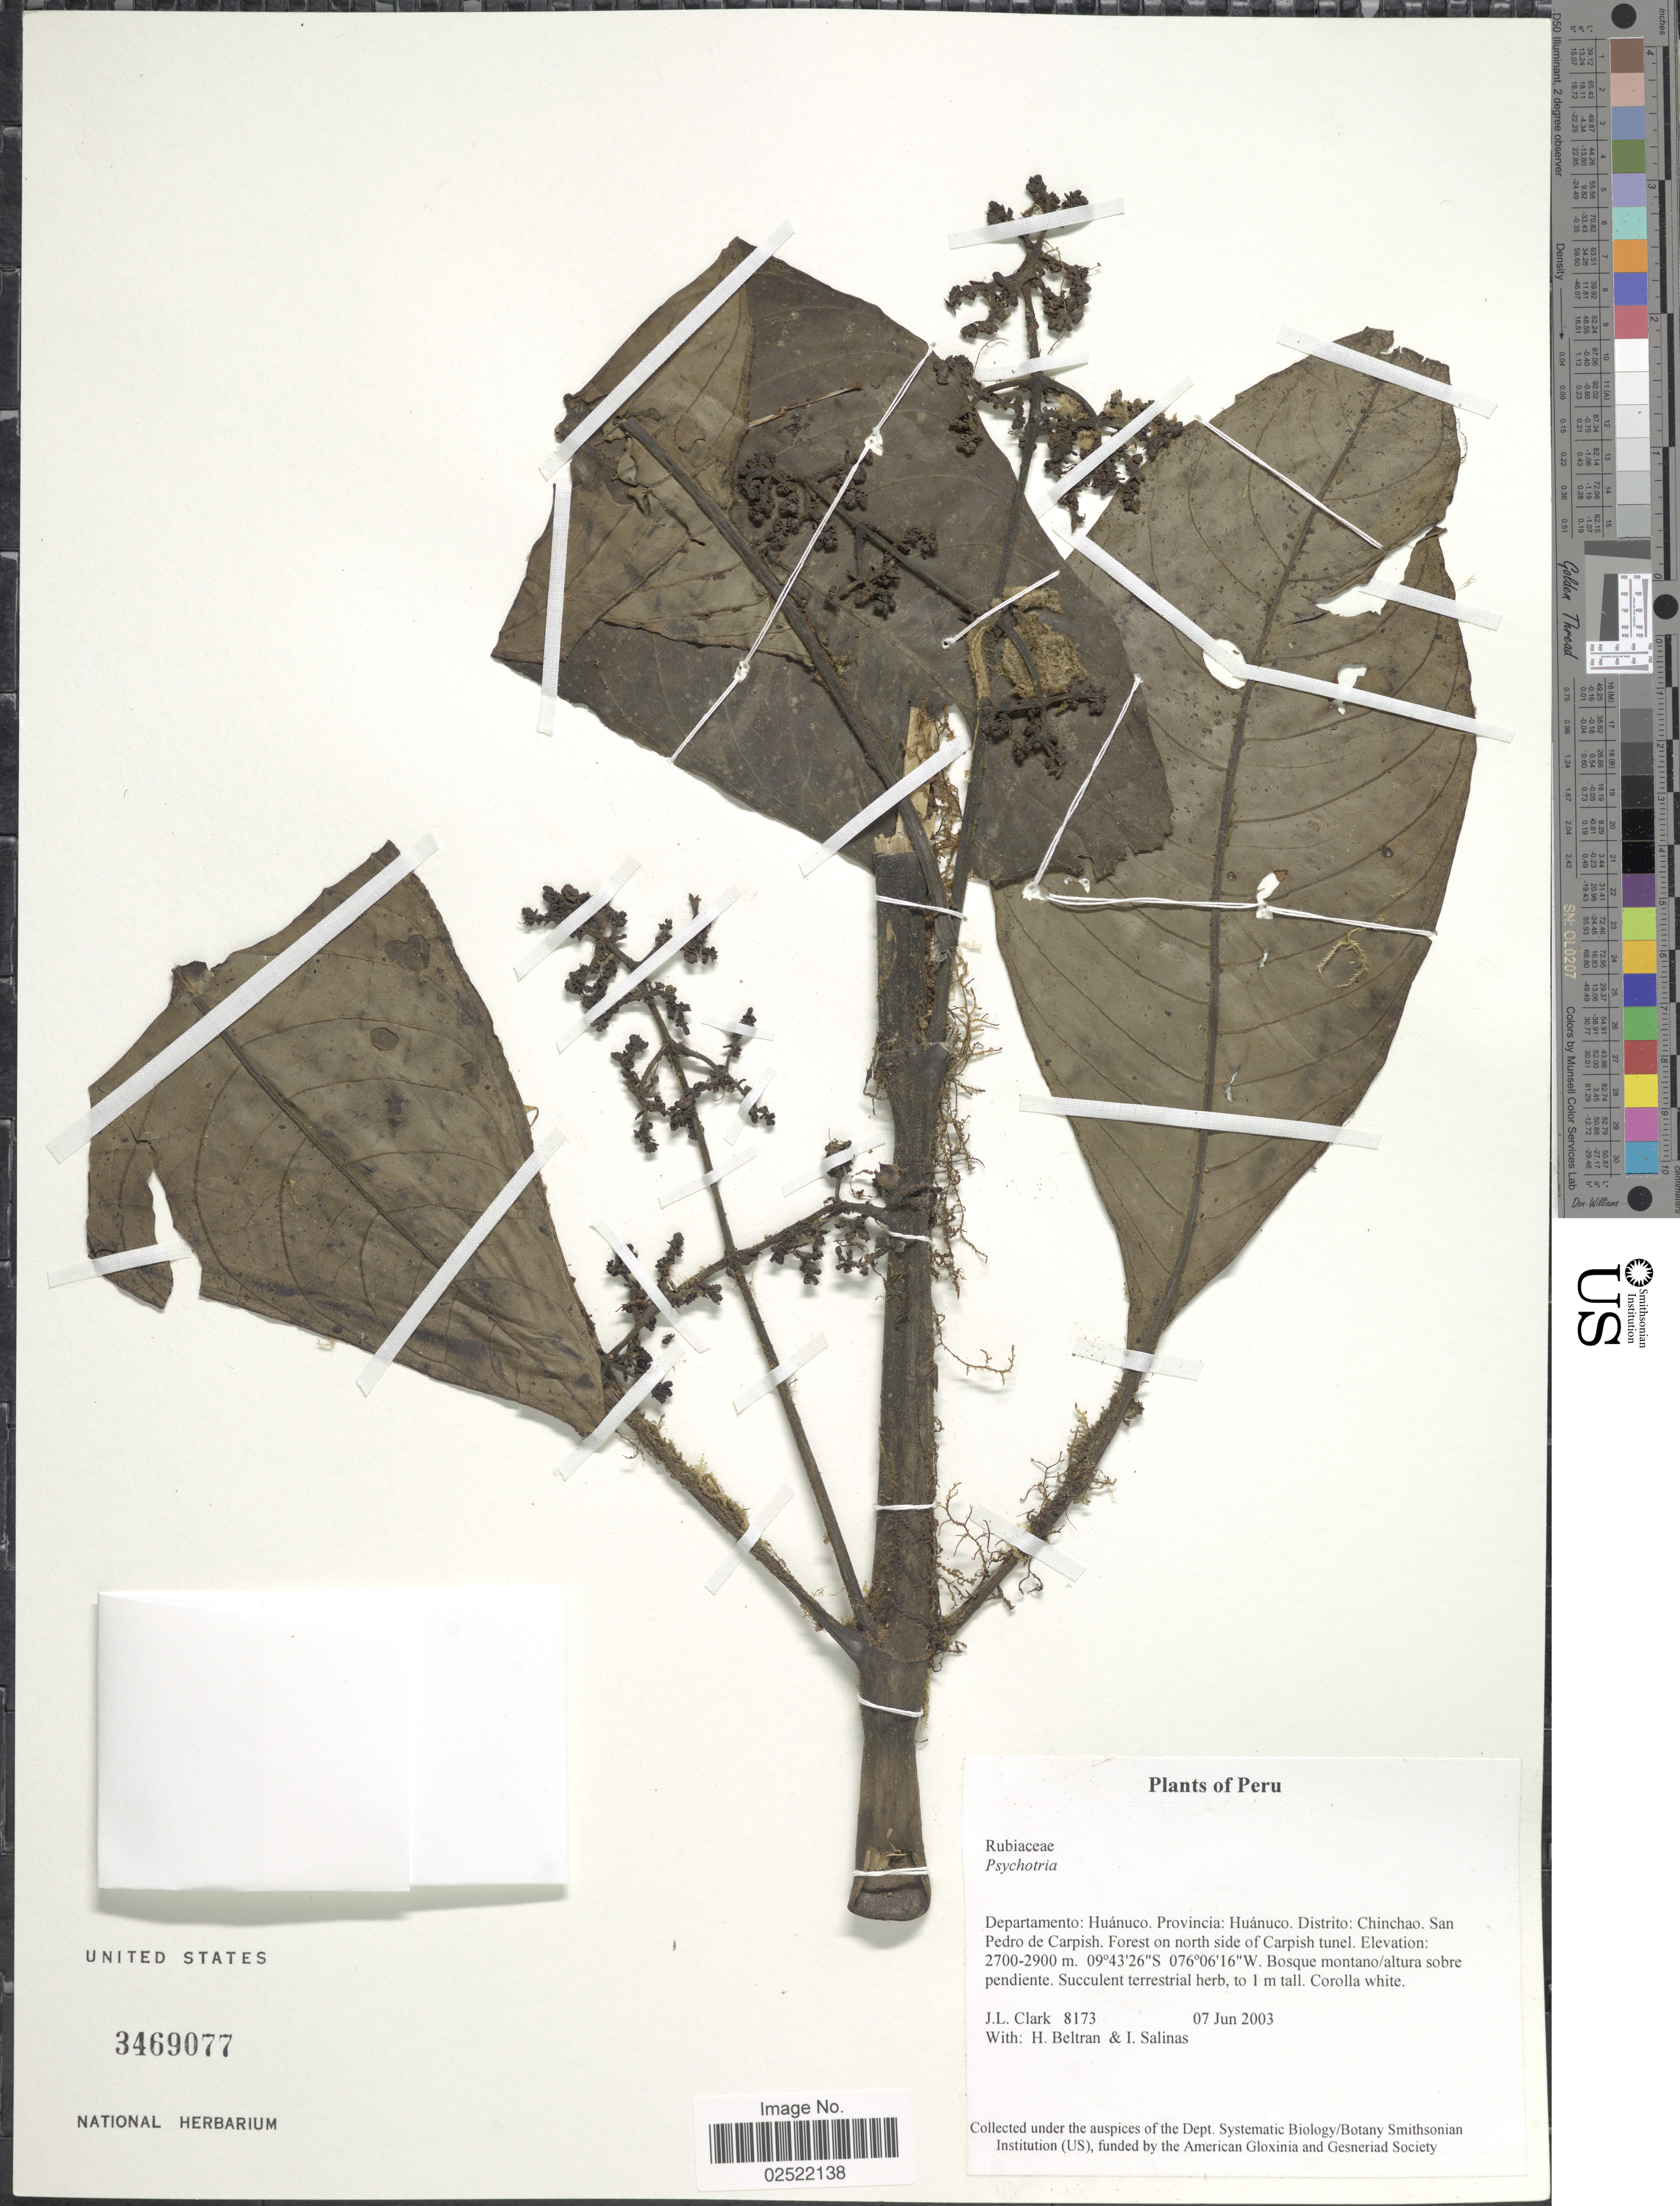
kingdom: Plantae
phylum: Tracheophyta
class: Magnoliopsida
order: Gentianales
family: Rubiaceae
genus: Psychotria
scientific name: Psychotria sp.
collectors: J. L. Clark, H. Beltran & I. Salinas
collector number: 8173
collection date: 2003-06-07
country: Peru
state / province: Huánuco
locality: Departamento: Huanuco. Provincia: Huanuco. Distrito: Chinchao. San Pedro de Carpish. Forest on north side of Carpish tunel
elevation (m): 2700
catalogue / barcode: US 3469077